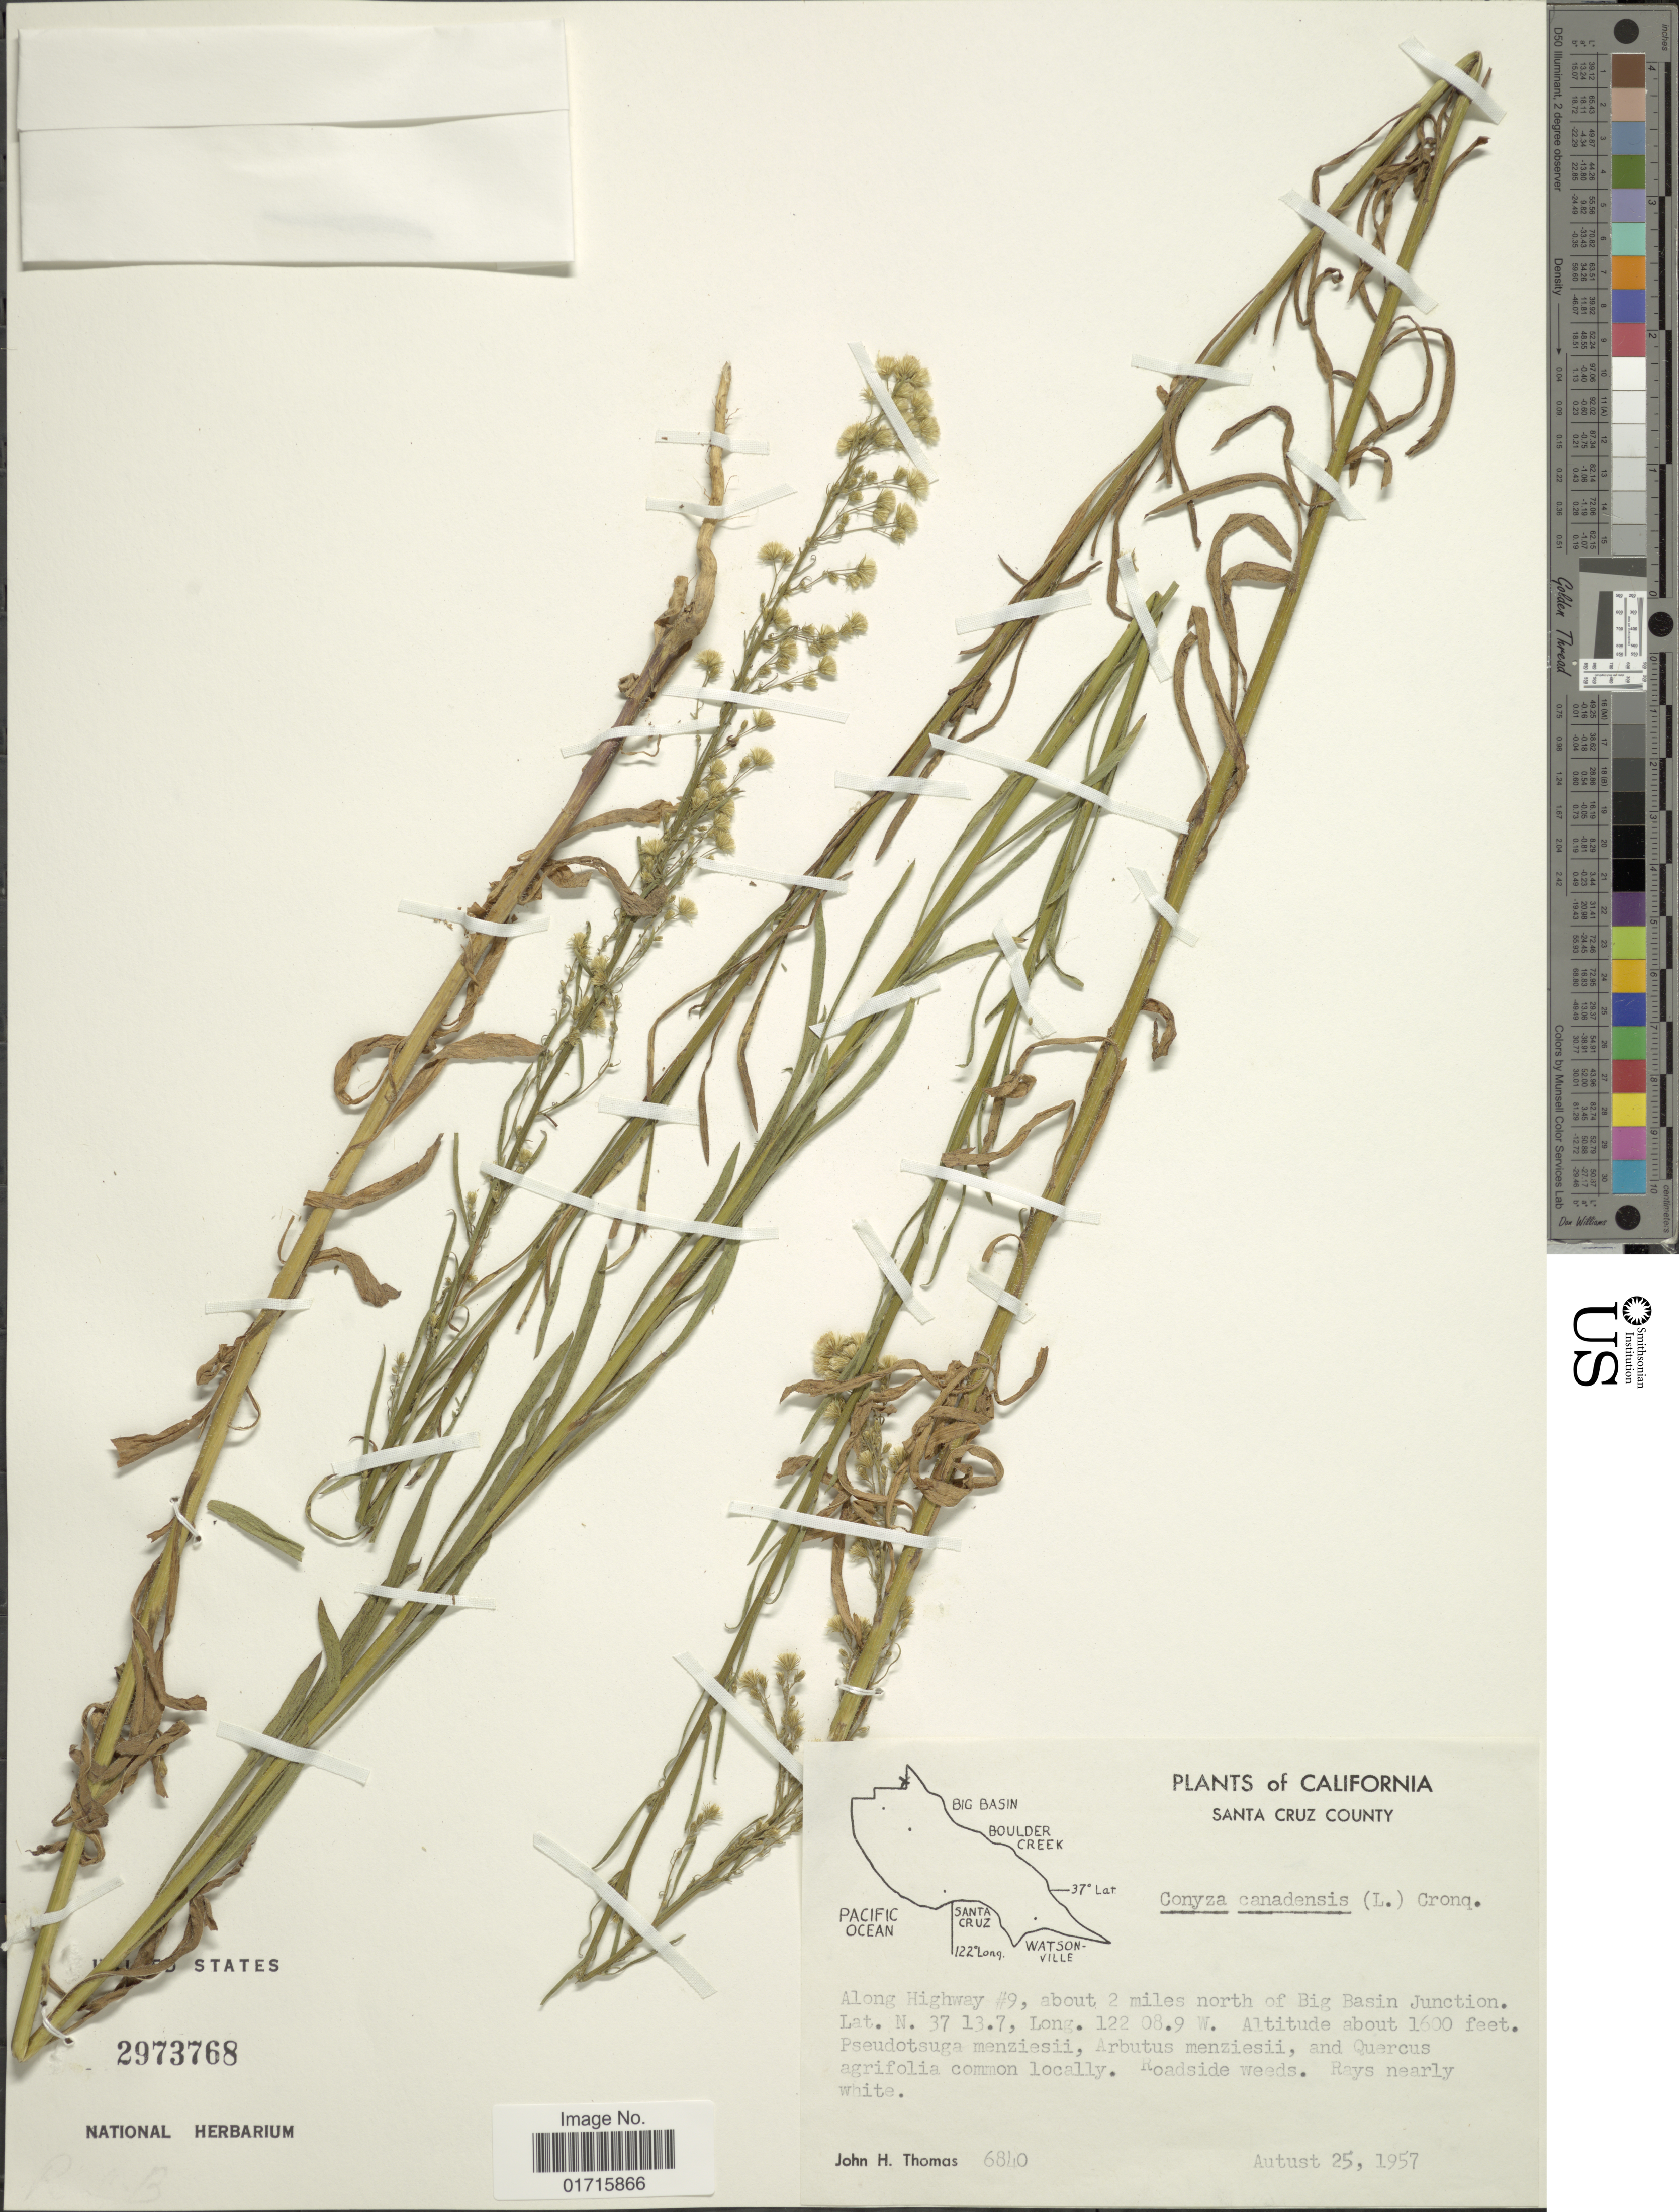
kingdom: Plantae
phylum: Tracheophyta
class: Magnoliopsida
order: Asterales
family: Asteraceae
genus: Conyza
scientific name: Conyza canadensis var. glabrata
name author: (A. Gray) Cronq.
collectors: J. H. Thomas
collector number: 6840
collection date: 1957-08-25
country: United States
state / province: California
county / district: Santa Cruz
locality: California. Santa Cruz County. Along Highway #9, about 2 miles north of Big Basin Junction.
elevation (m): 488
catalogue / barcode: US 2973768